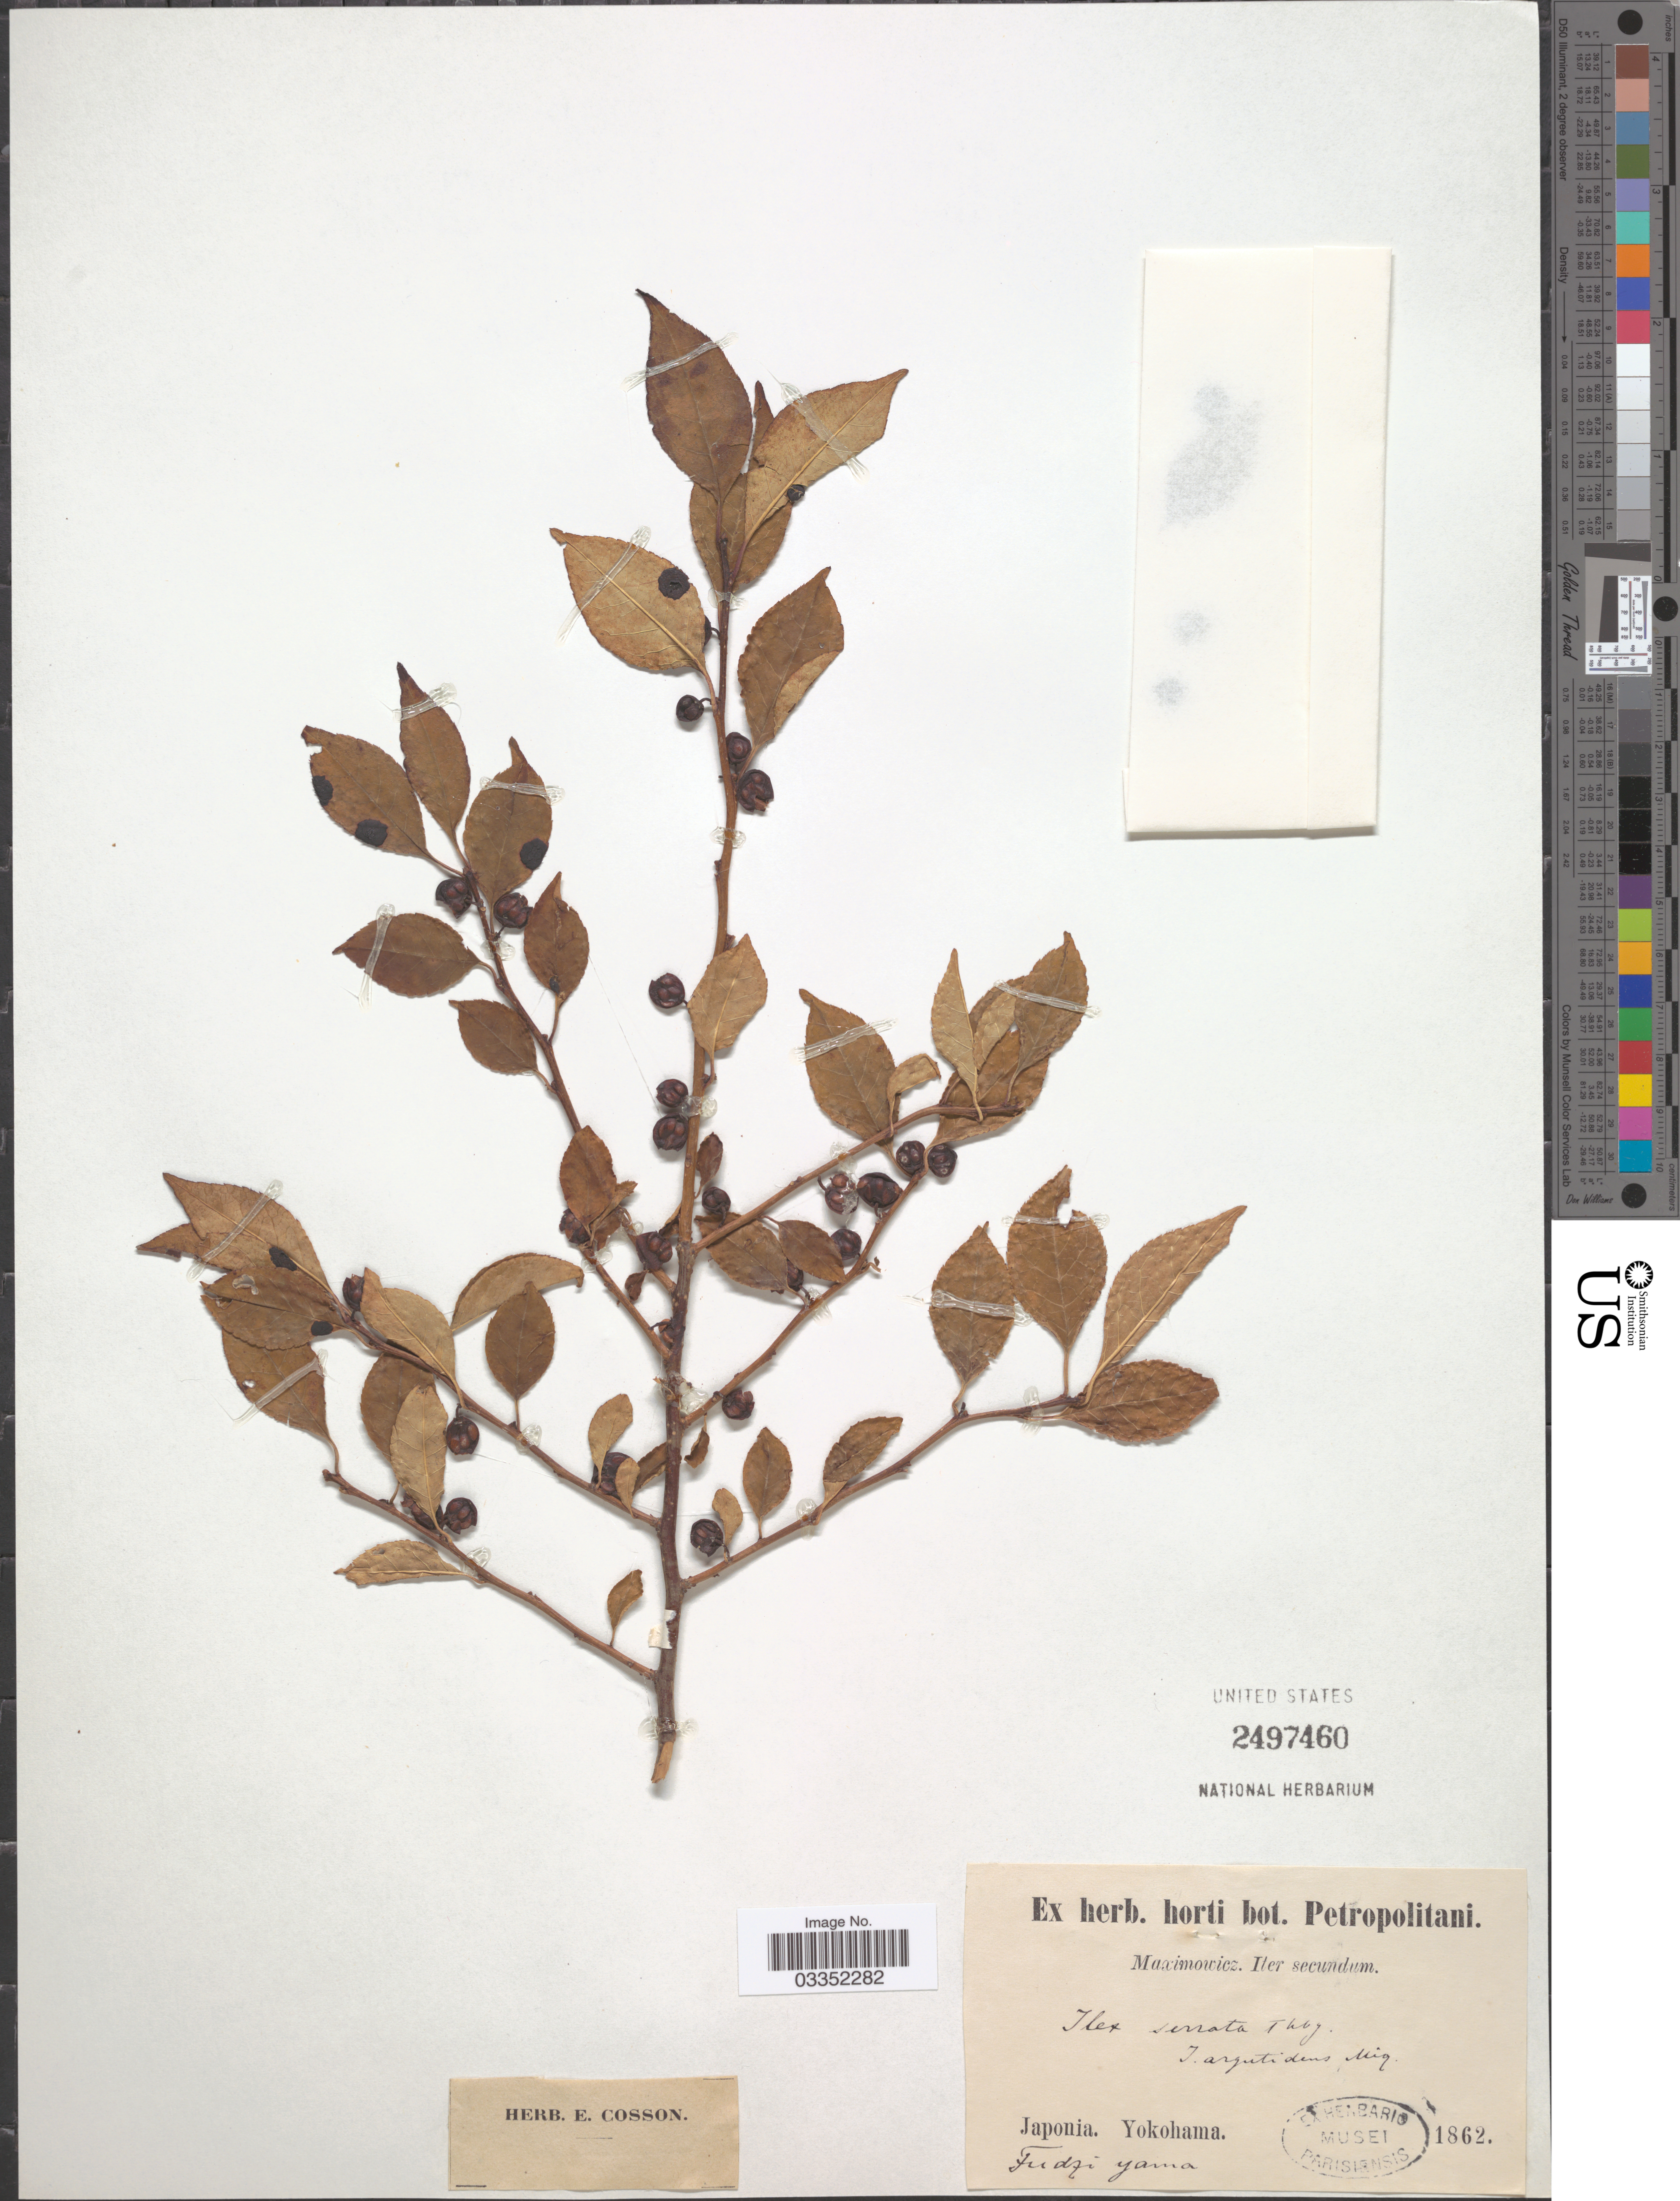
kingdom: Plantae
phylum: Tracheophyta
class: Magnoliopsida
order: Aquifoliales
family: Aquifoliaceae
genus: Ilex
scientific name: Ilex serrata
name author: Thunb.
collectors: -. Maximowicz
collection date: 1862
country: Japan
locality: Japonia. Yokohama, Fudzi yama.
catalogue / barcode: US 2497460